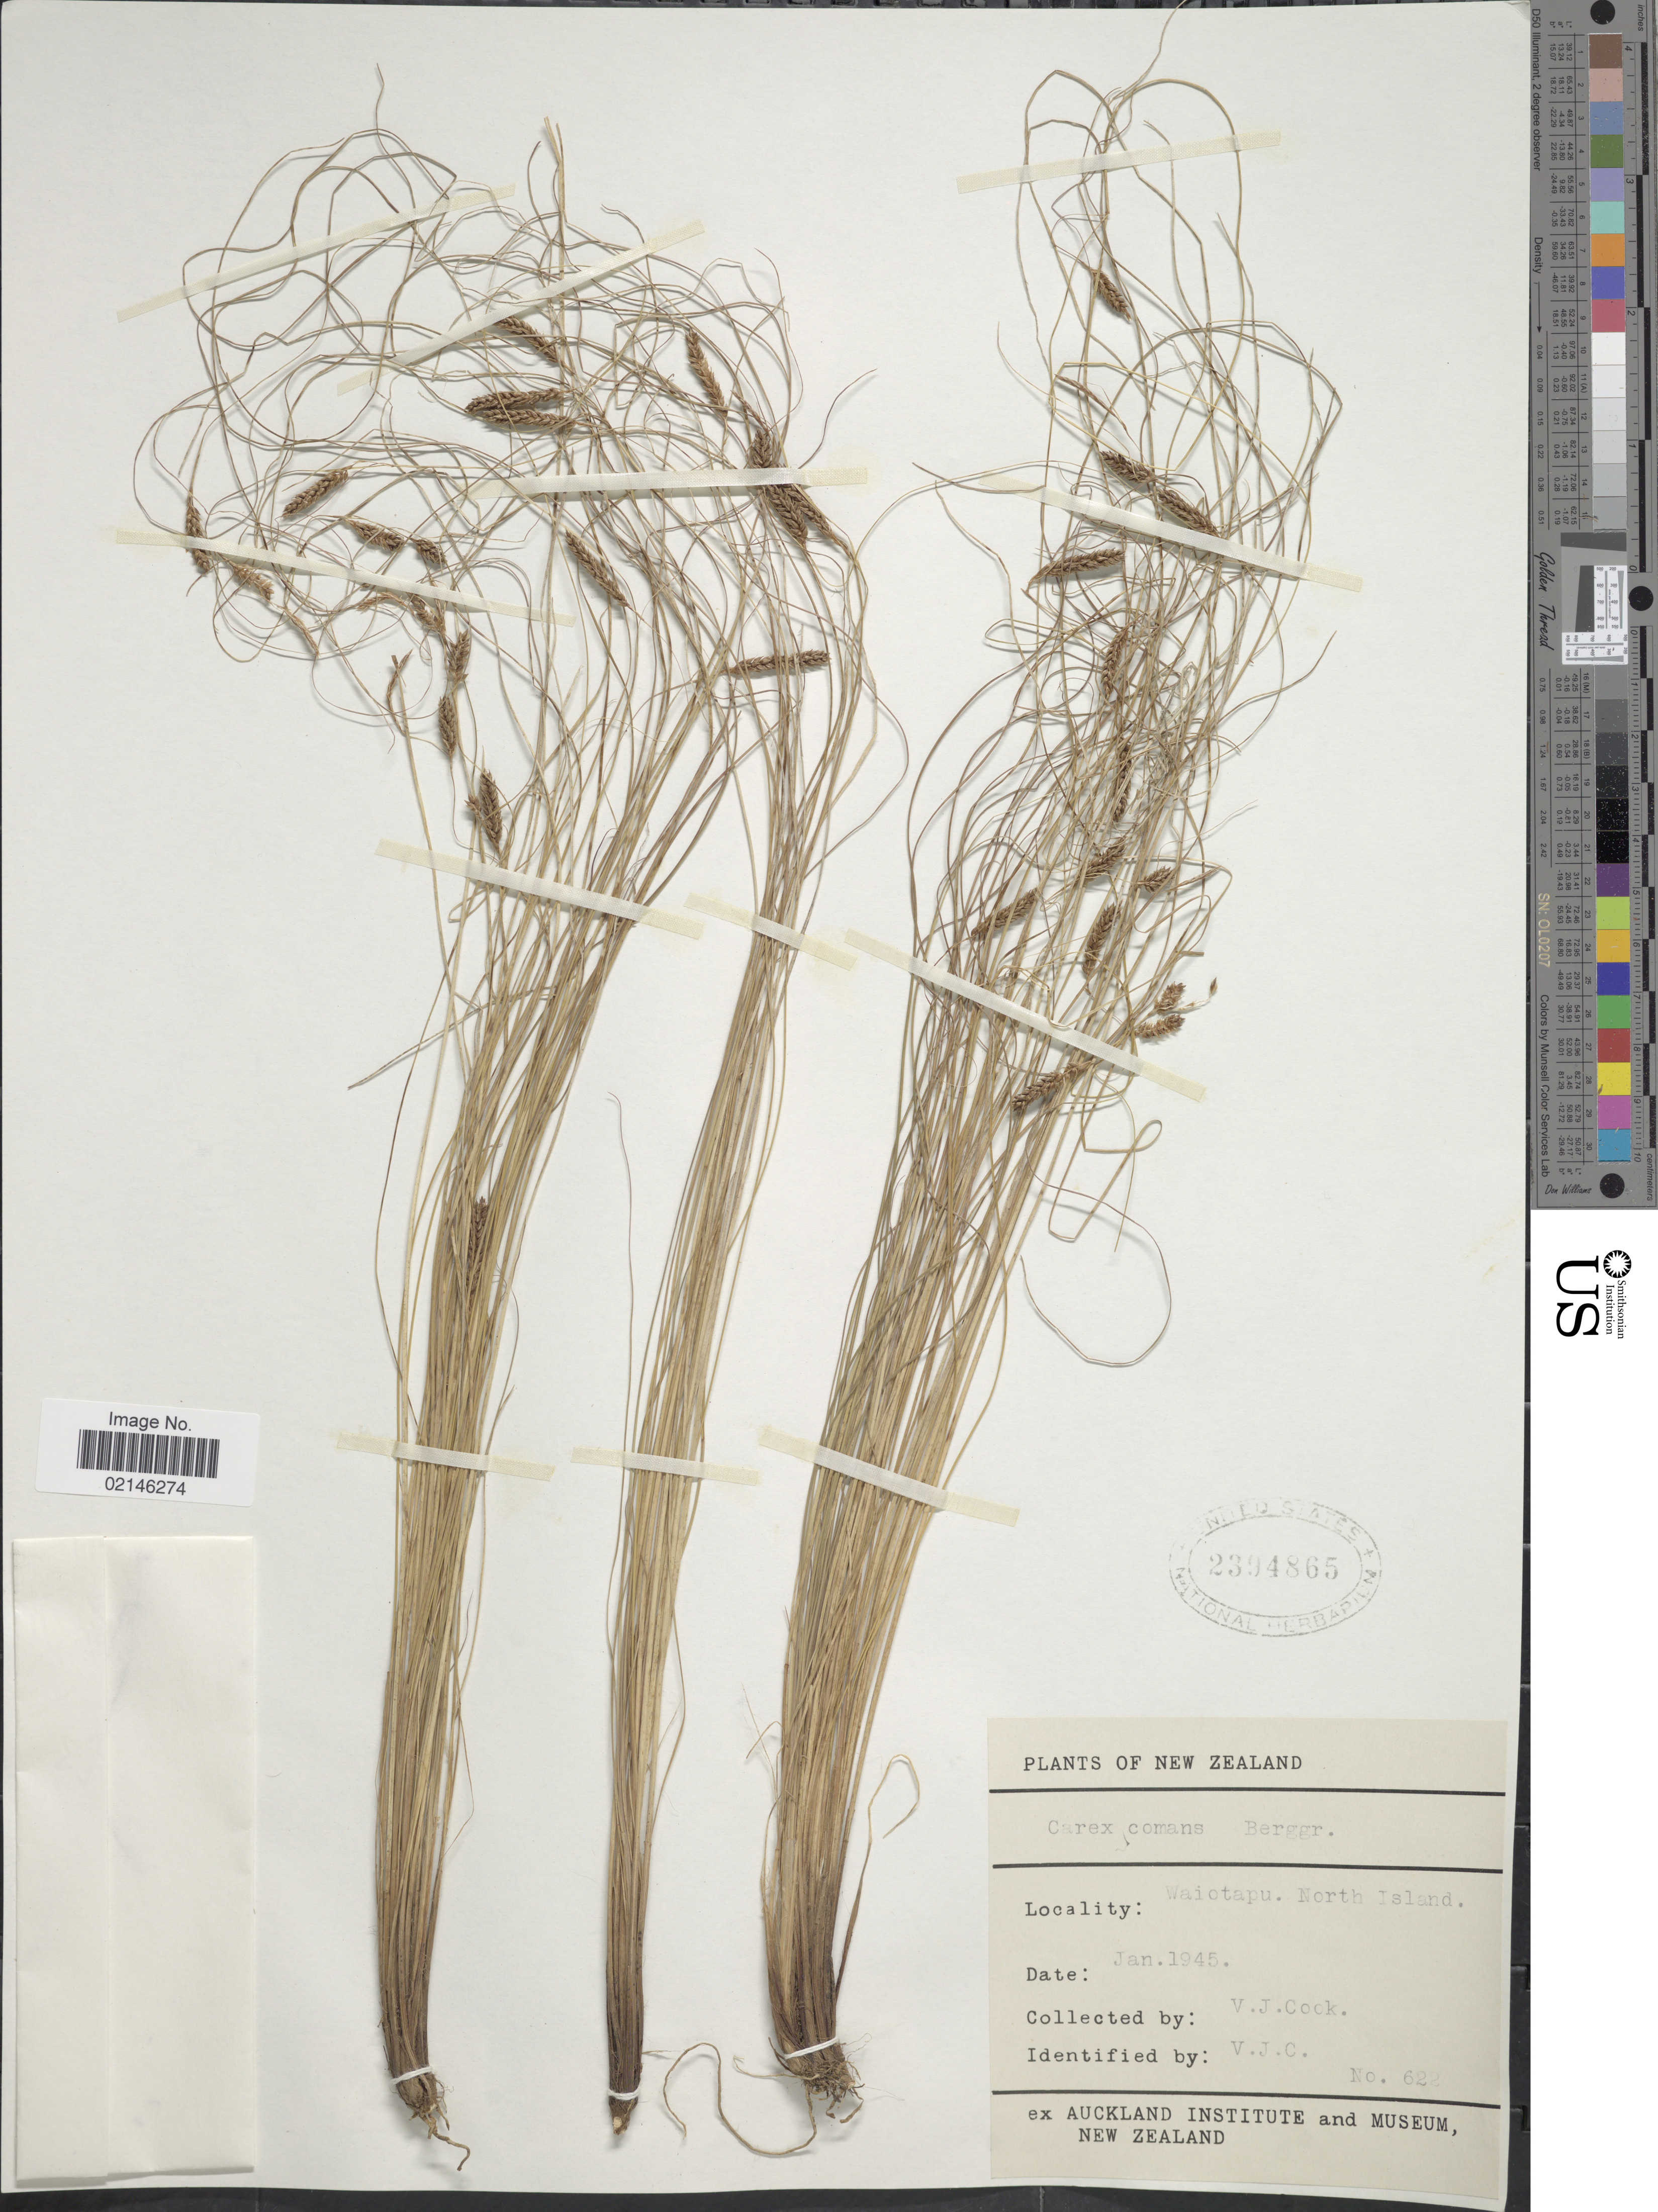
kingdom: Plantae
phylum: Tracheophyta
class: Liliopsida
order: Poales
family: Cyperaceae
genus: Carex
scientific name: Carex comans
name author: Berggr.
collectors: V. J. Cook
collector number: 622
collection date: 1945-01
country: New Zealand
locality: Waiotapu. North Island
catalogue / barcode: US 2394865